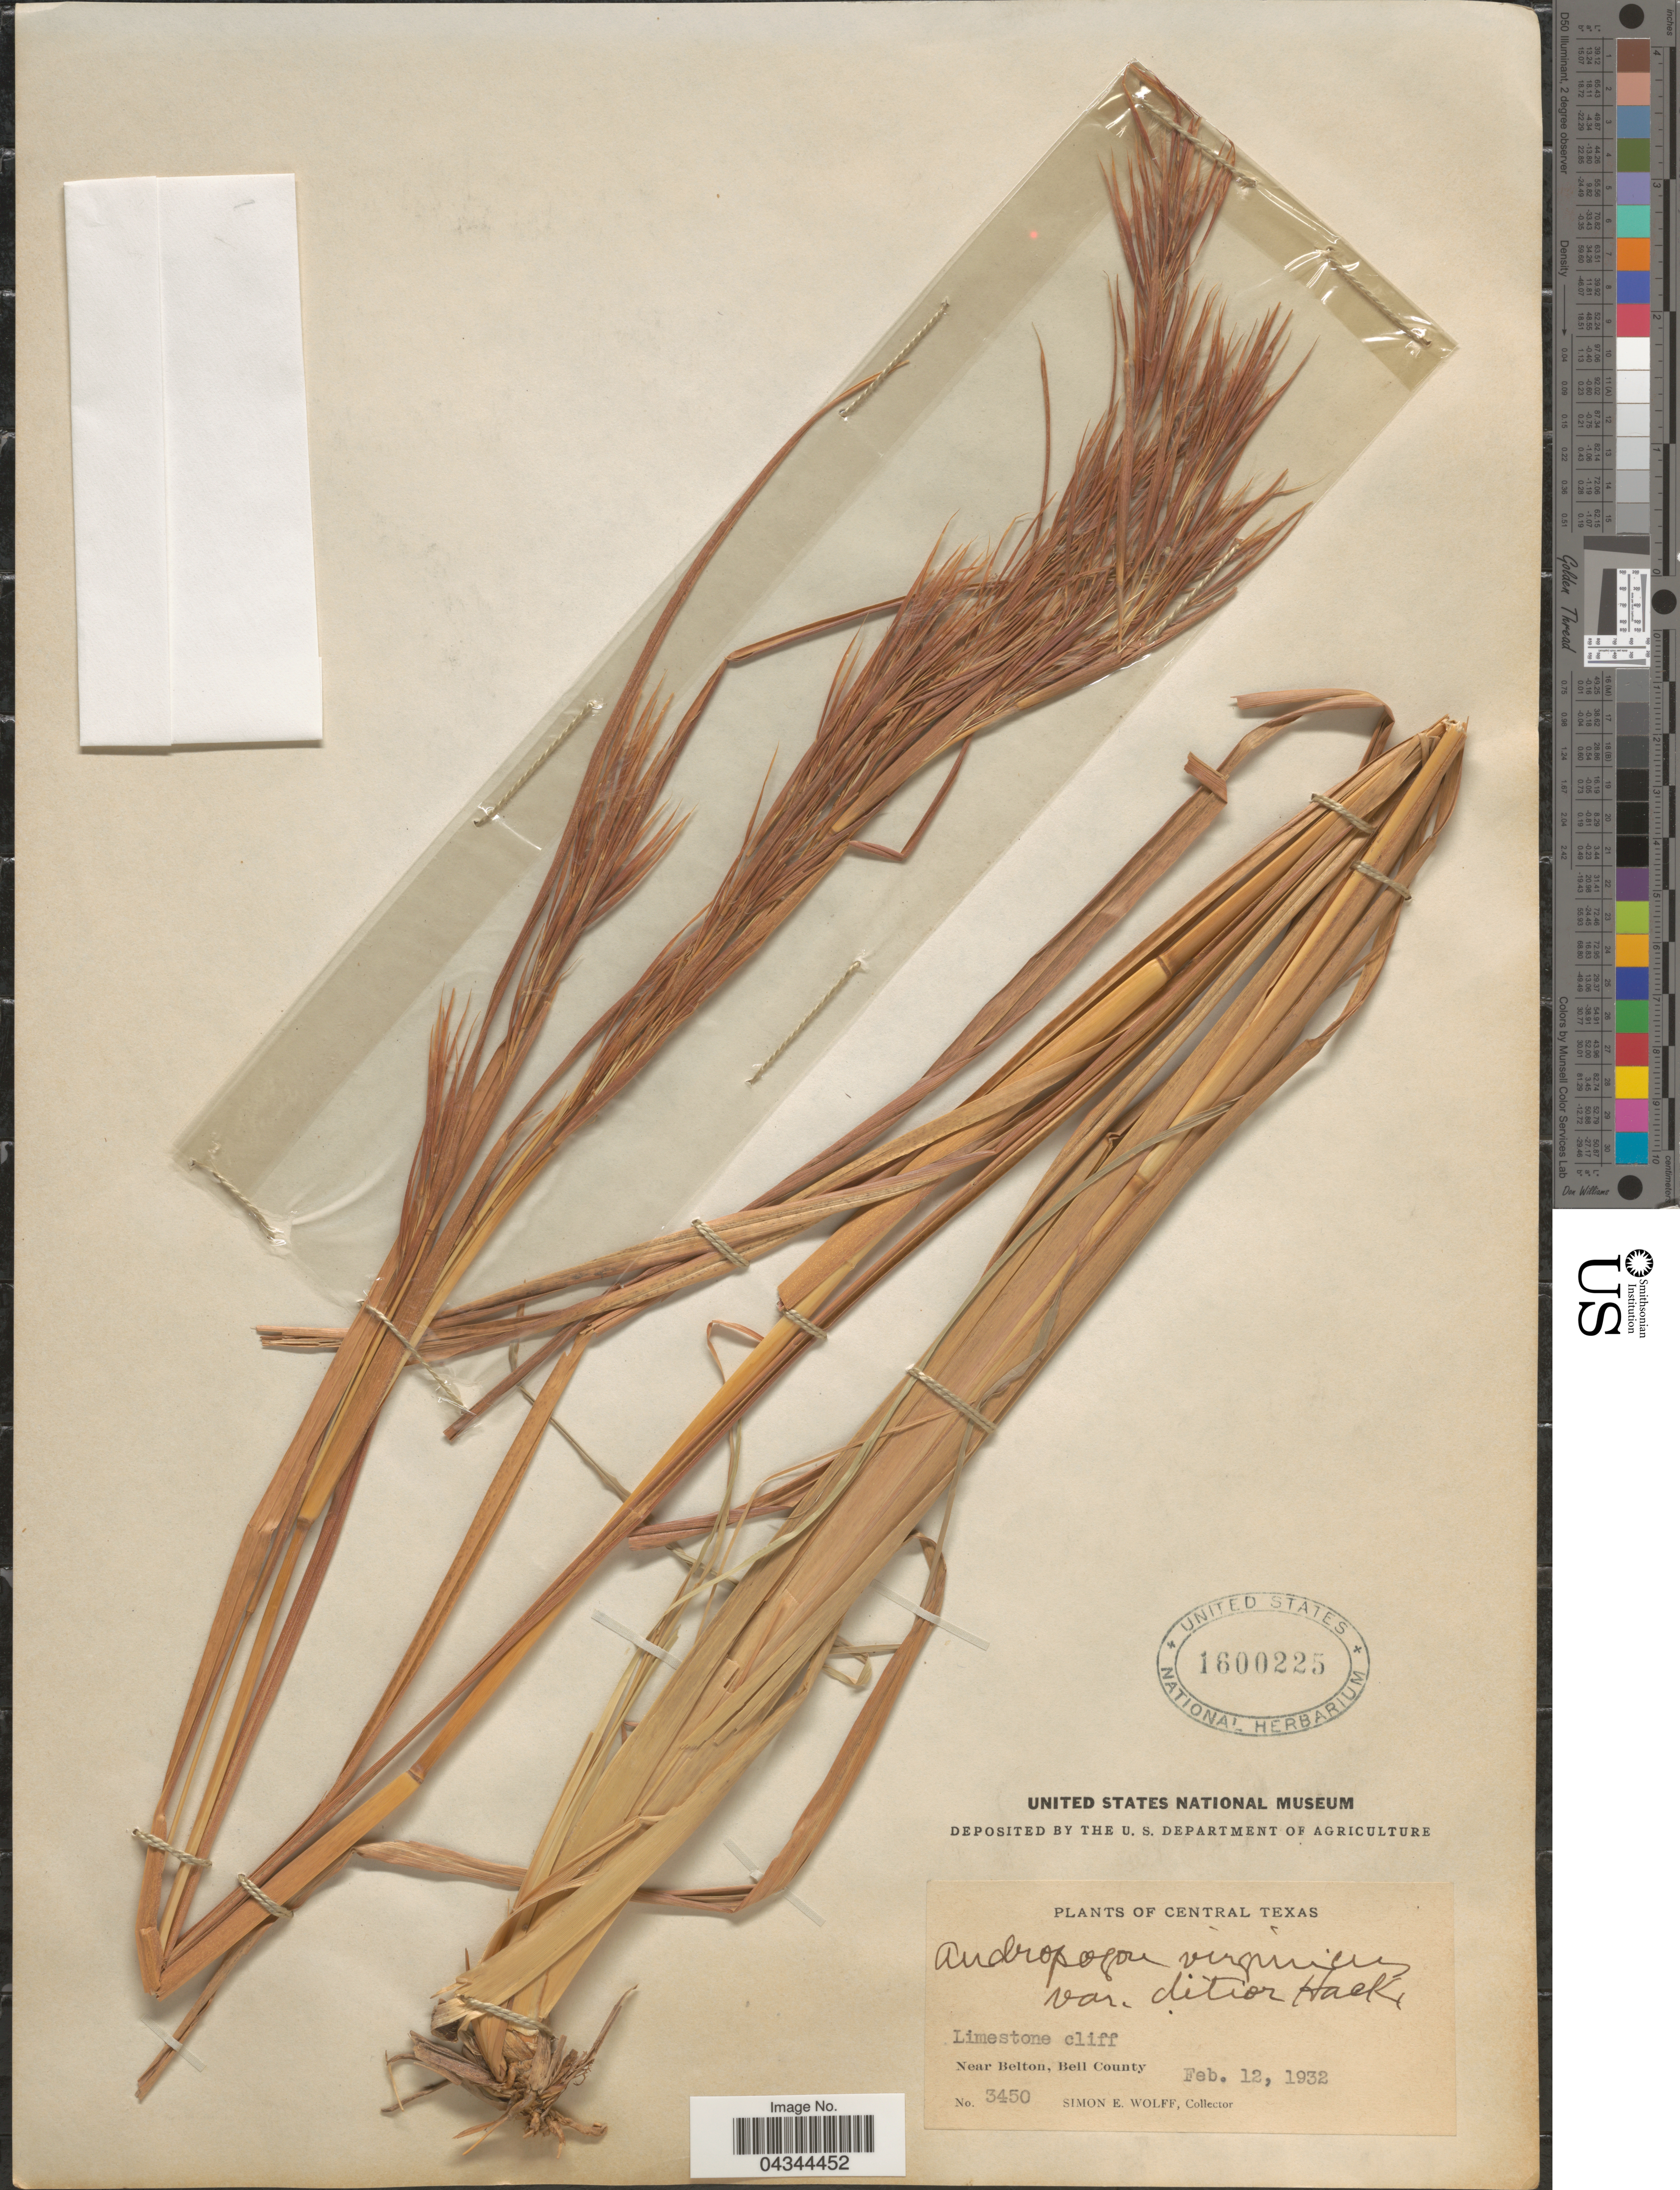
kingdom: Plantae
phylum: Tracheophyta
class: Liliopsida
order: Poales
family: Poaceae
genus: Andropogon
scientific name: Andropogon virginicus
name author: L.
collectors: S. E. Wolff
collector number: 3450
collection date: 1932-02-12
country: United States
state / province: Texas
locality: Central Texas. Near Belton, Bell County.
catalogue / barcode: US 1600225